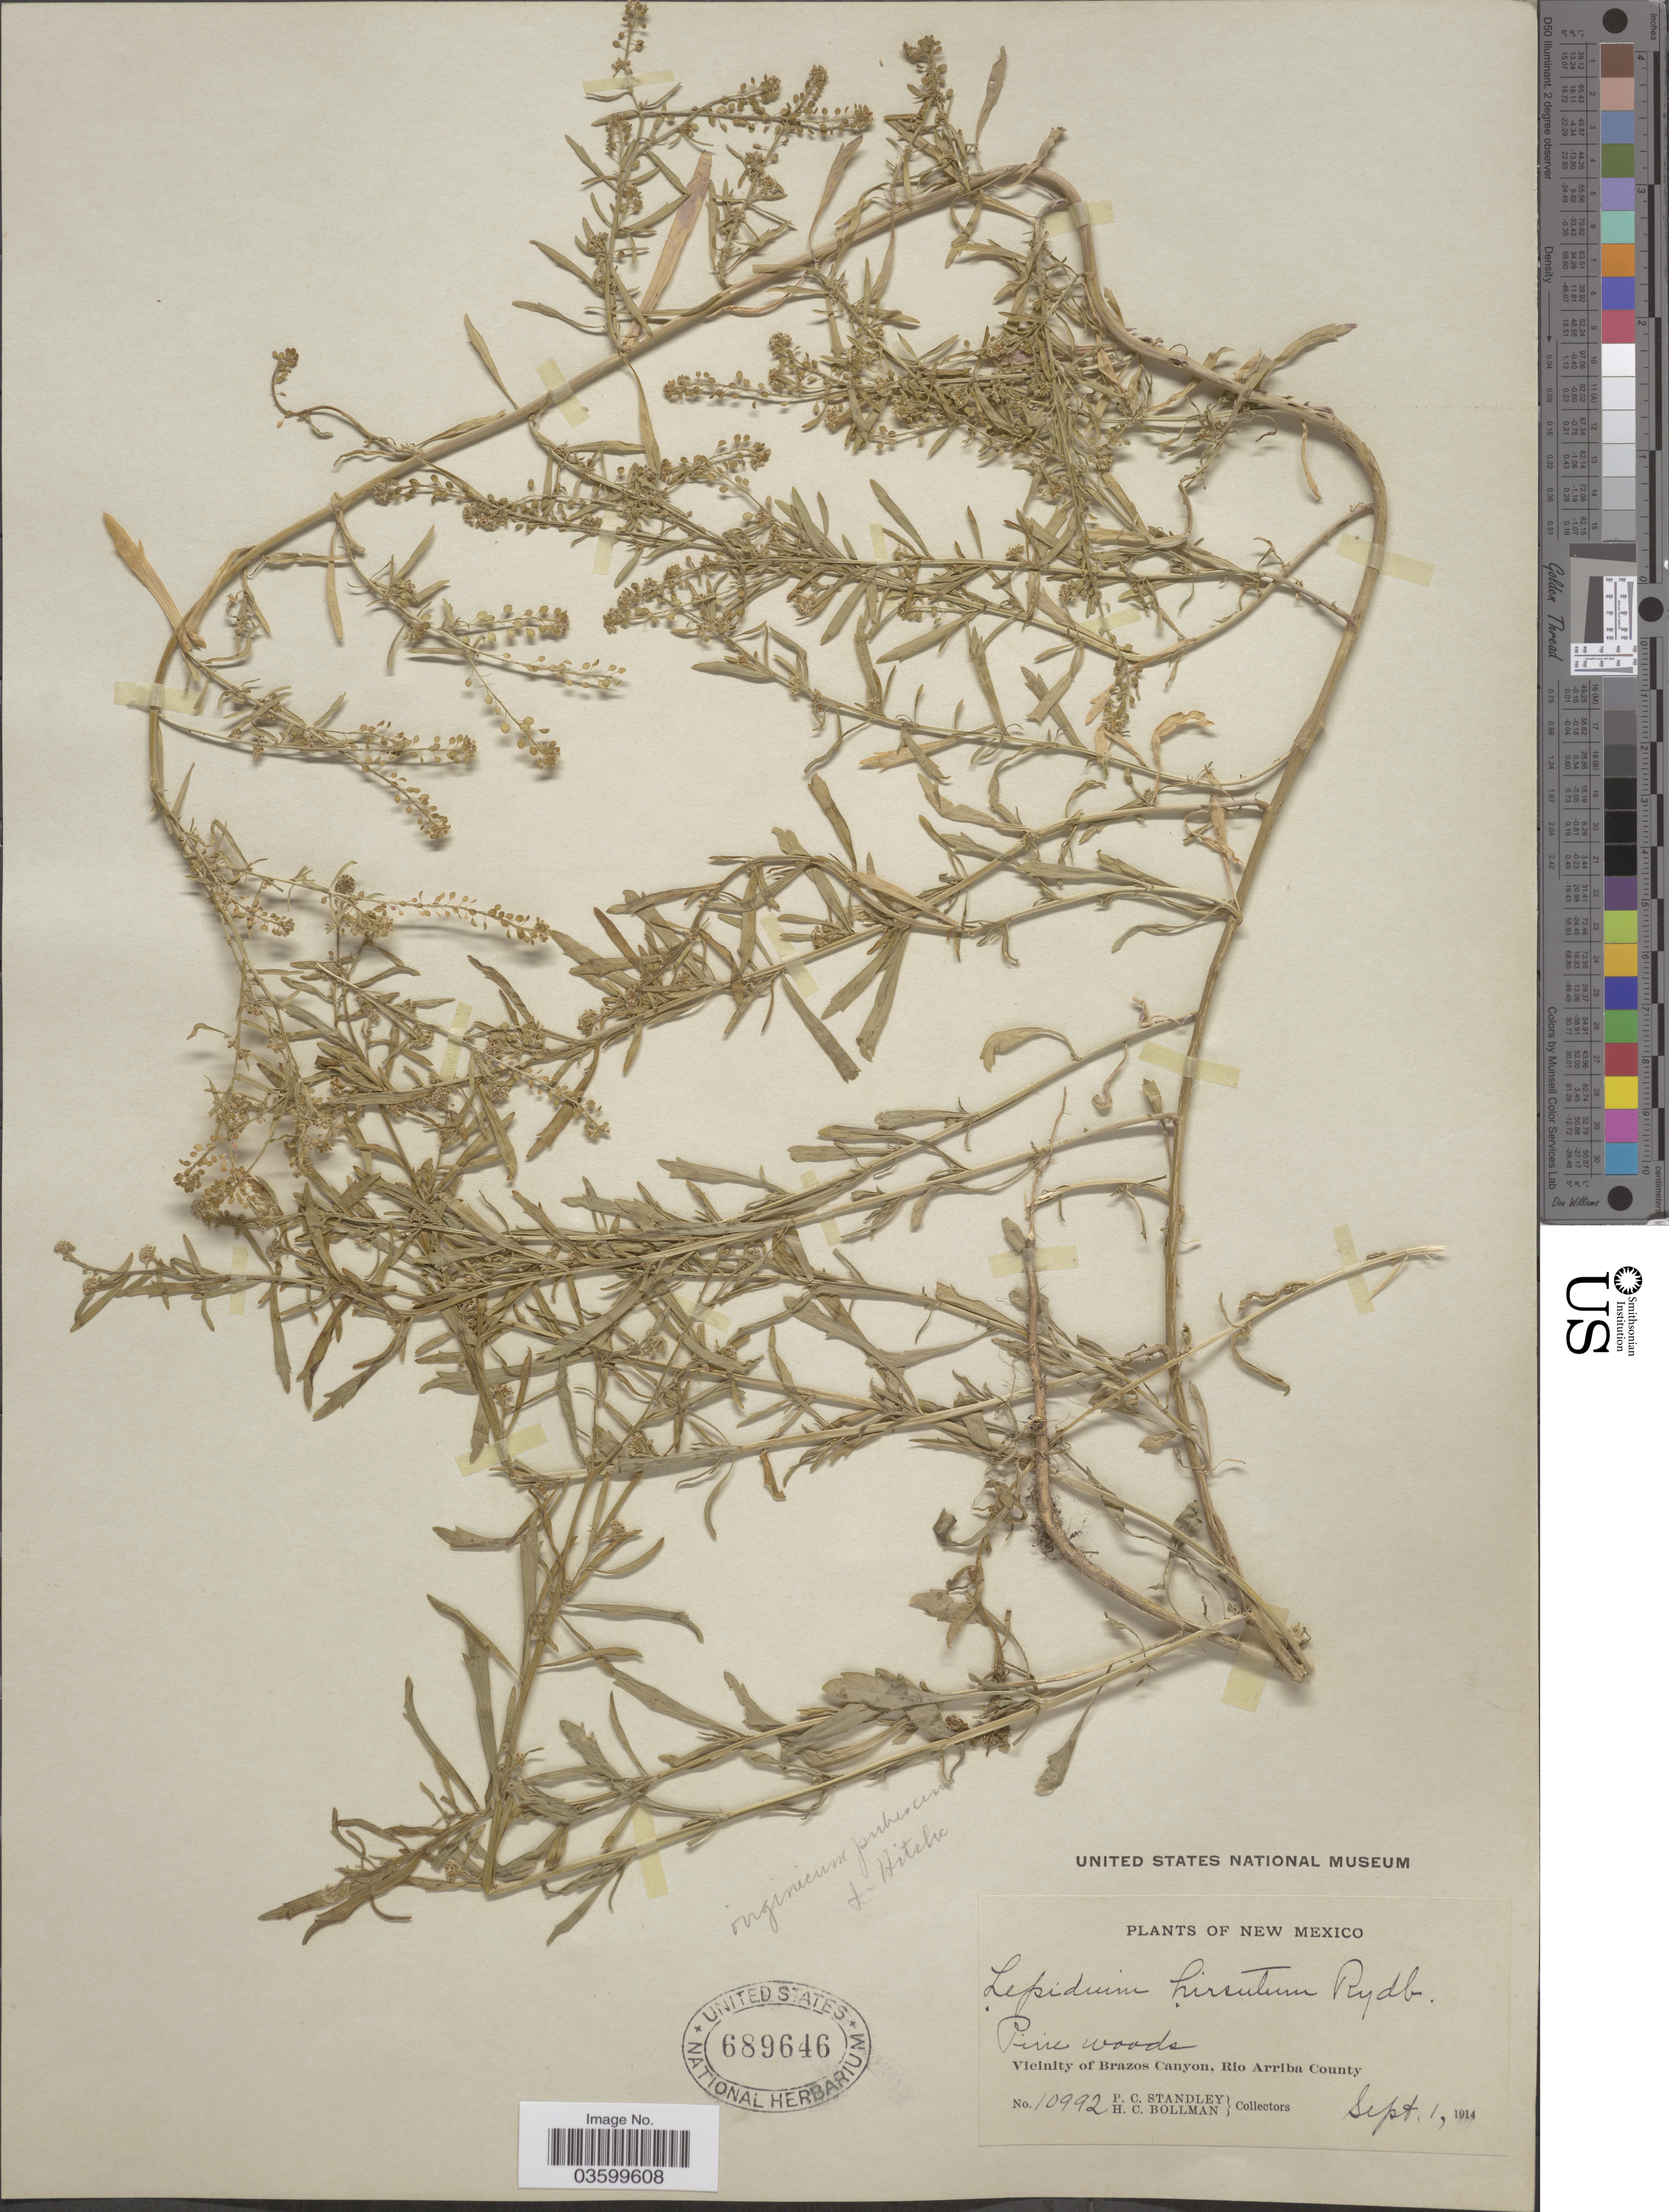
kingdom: Plantae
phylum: Tracheophyta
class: Magnoliopsida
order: Brassicales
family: Brassicaceae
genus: Lepidium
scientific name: Lepidium virginicum var. pubescens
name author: (Greene) C.L. Hitchc.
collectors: P. C. Standley & H. C. Bollman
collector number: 10992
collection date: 1914-09-01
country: United States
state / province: New Mexico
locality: Vicinity of Brazos Canyon, Rio Arriba County.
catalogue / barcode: US 689646